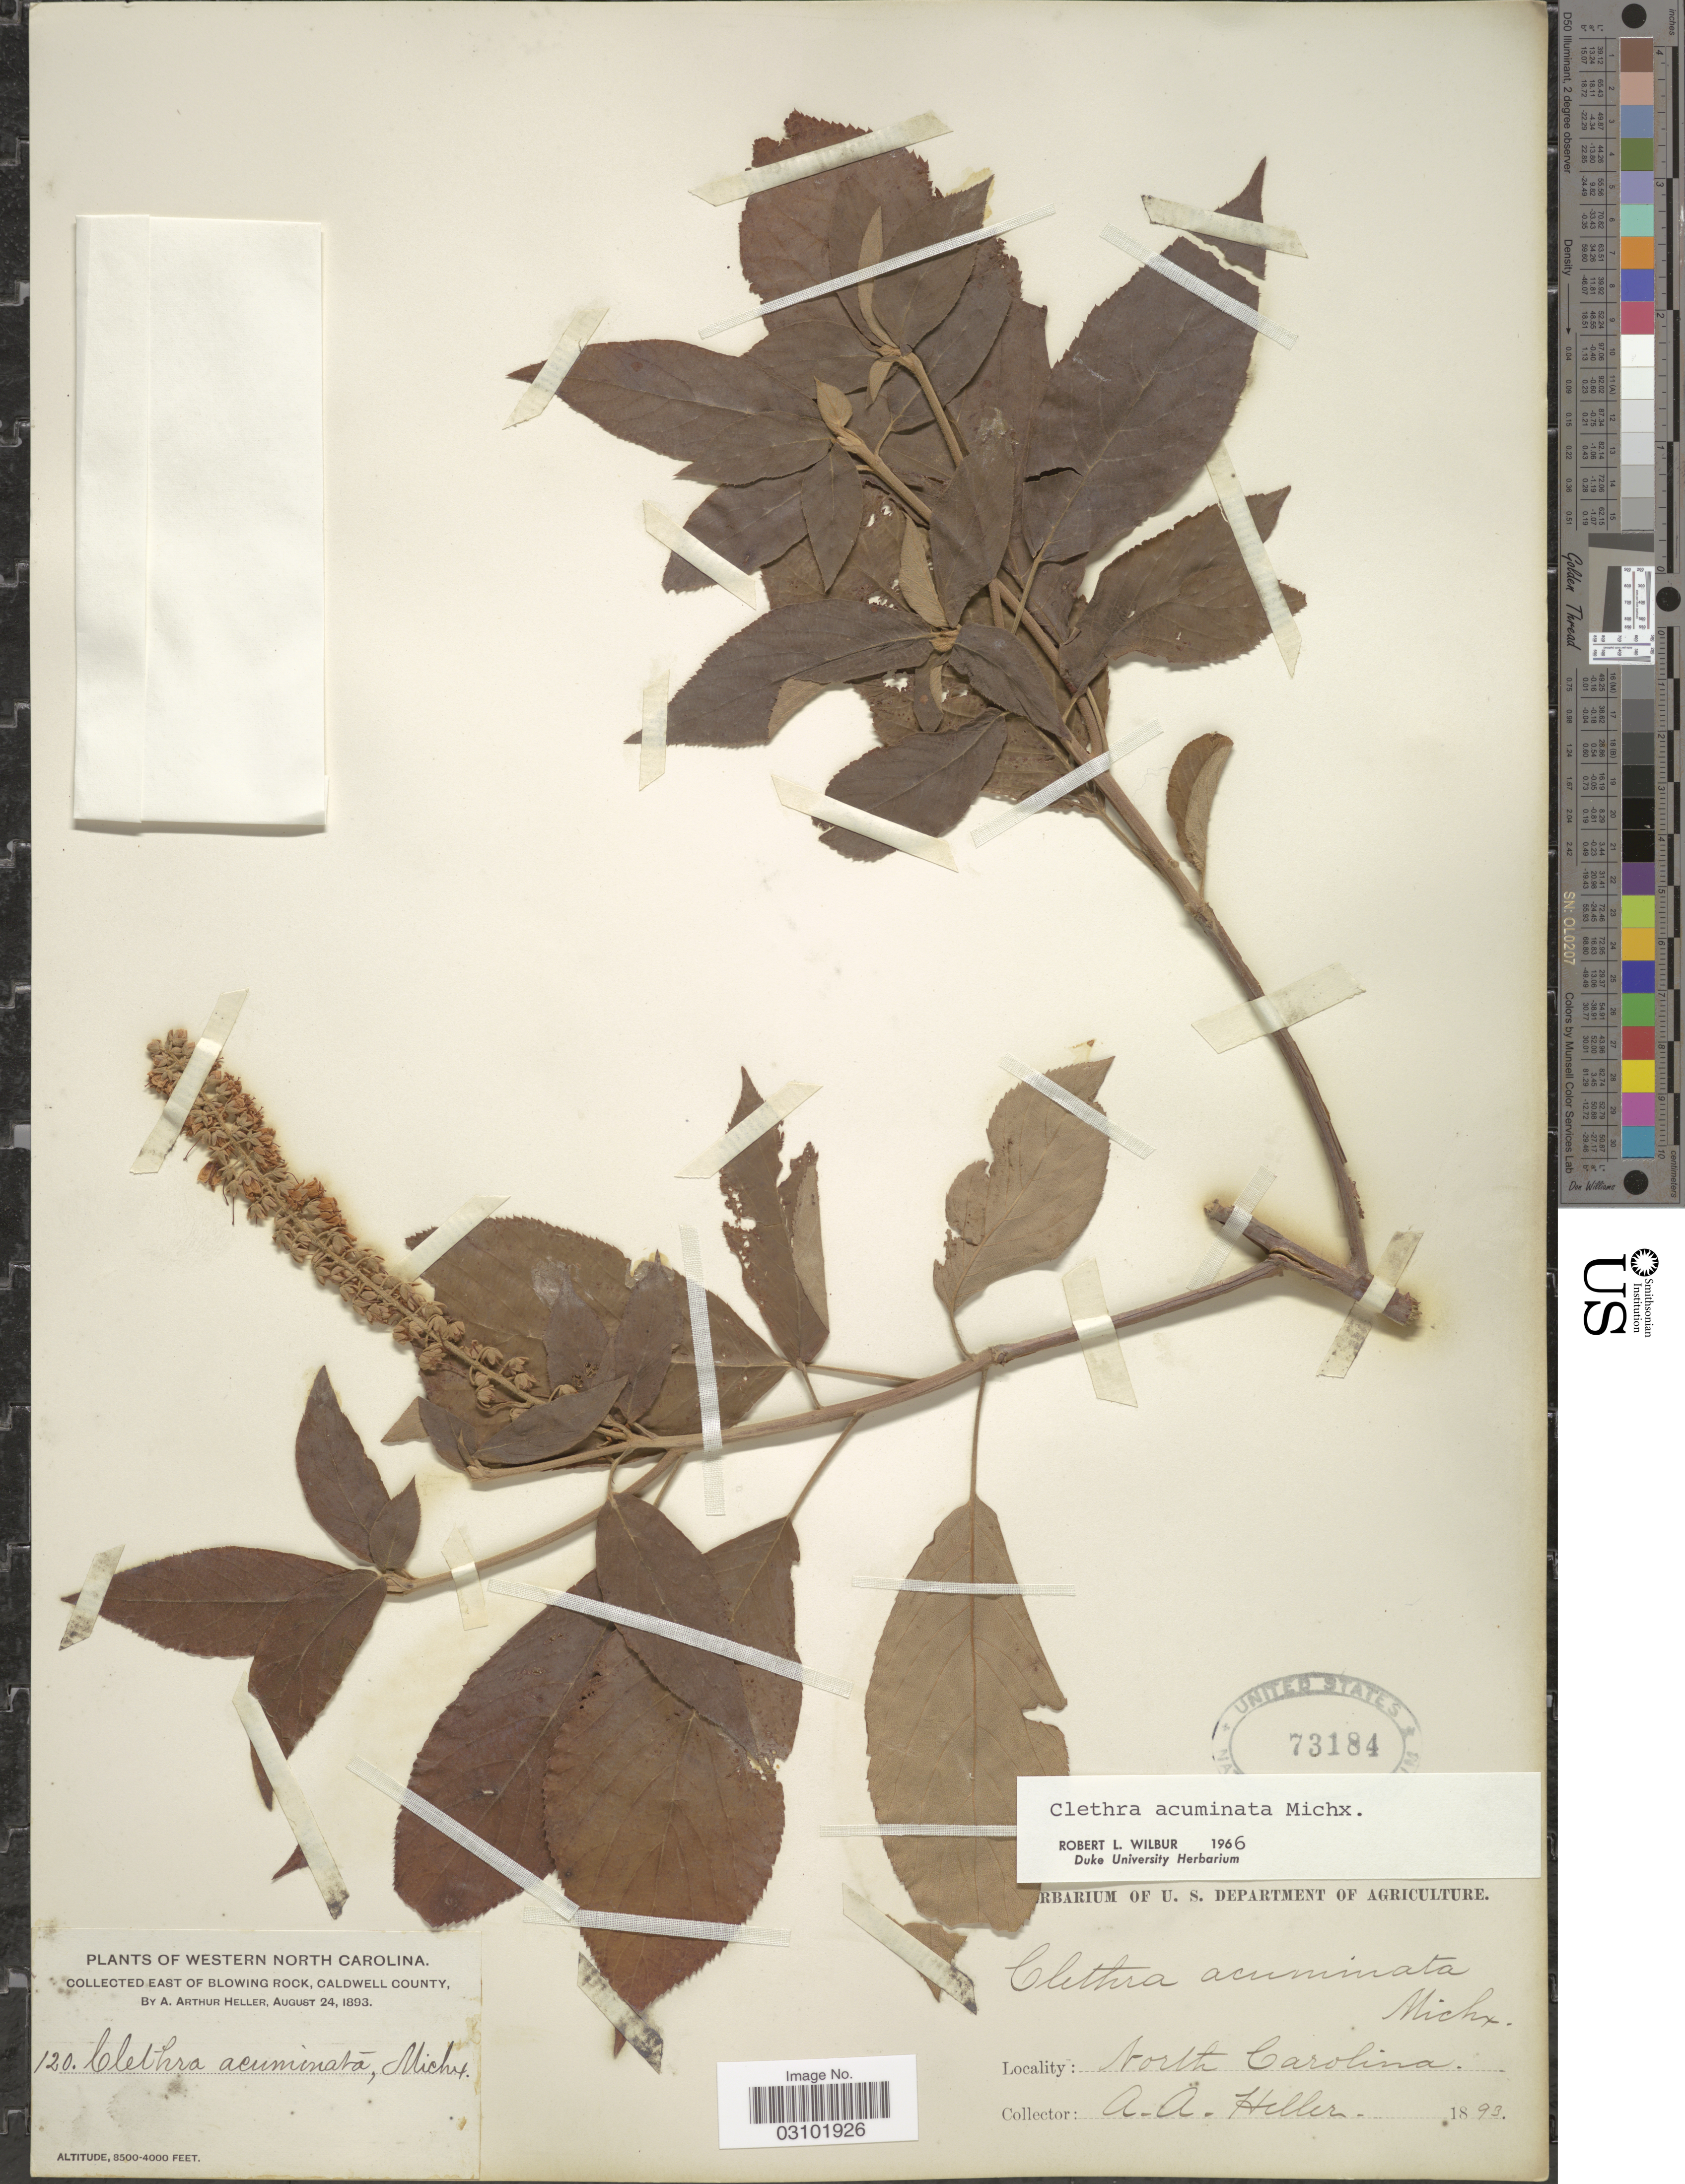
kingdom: Plantae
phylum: Tracheophyta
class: Magnoliopsida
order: Ericales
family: Clethraceae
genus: Clethra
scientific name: Clethra acuminata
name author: Michx.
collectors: A. A. Heller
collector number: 120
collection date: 1893-08-24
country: United States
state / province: North Carolina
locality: Western North Carolina. East of Blowing Rock, Caldwell County.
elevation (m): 1067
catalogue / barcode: US 73184